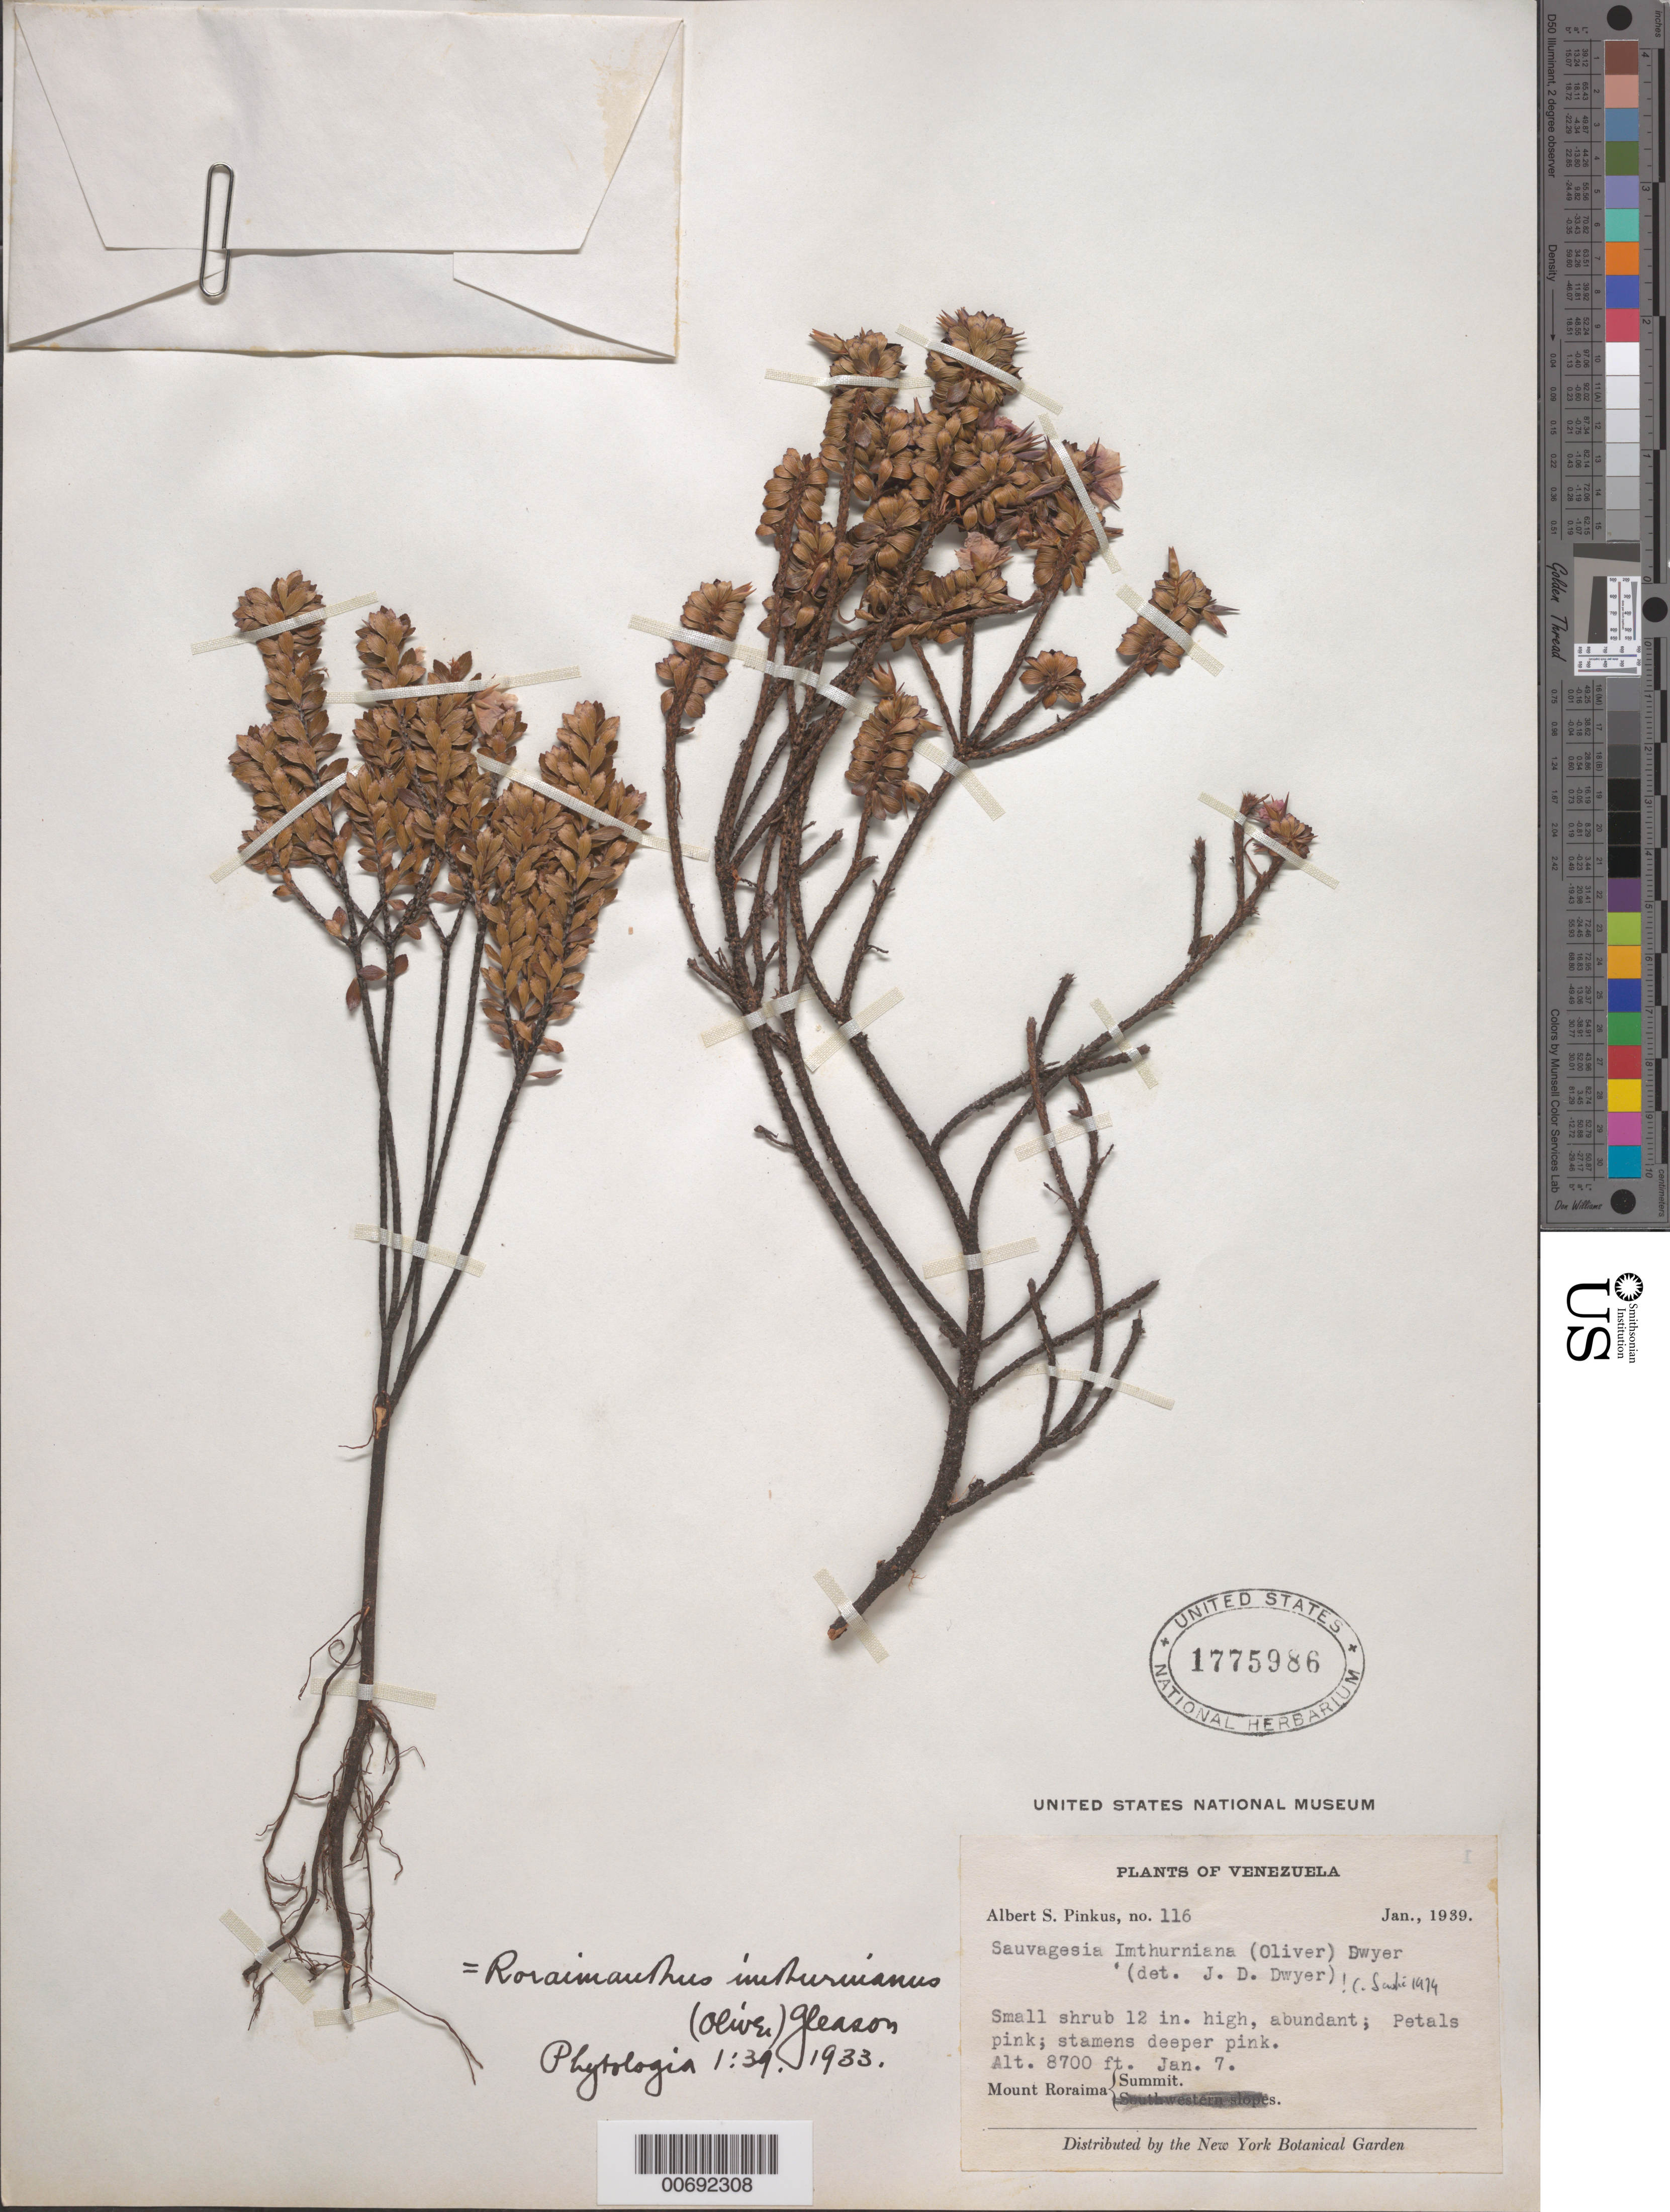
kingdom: Plantae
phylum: Tracheophyta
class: Magnoliopsida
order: Ranunculales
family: Ranunculaceae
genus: Delphinium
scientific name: Delphinium parishii subsp. parishii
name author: A. Gray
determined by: Warnock, M. J., (SHST), Sam Houston State University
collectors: F. Morse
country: United States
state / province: California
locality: Mohave.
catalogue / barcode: US 1369329